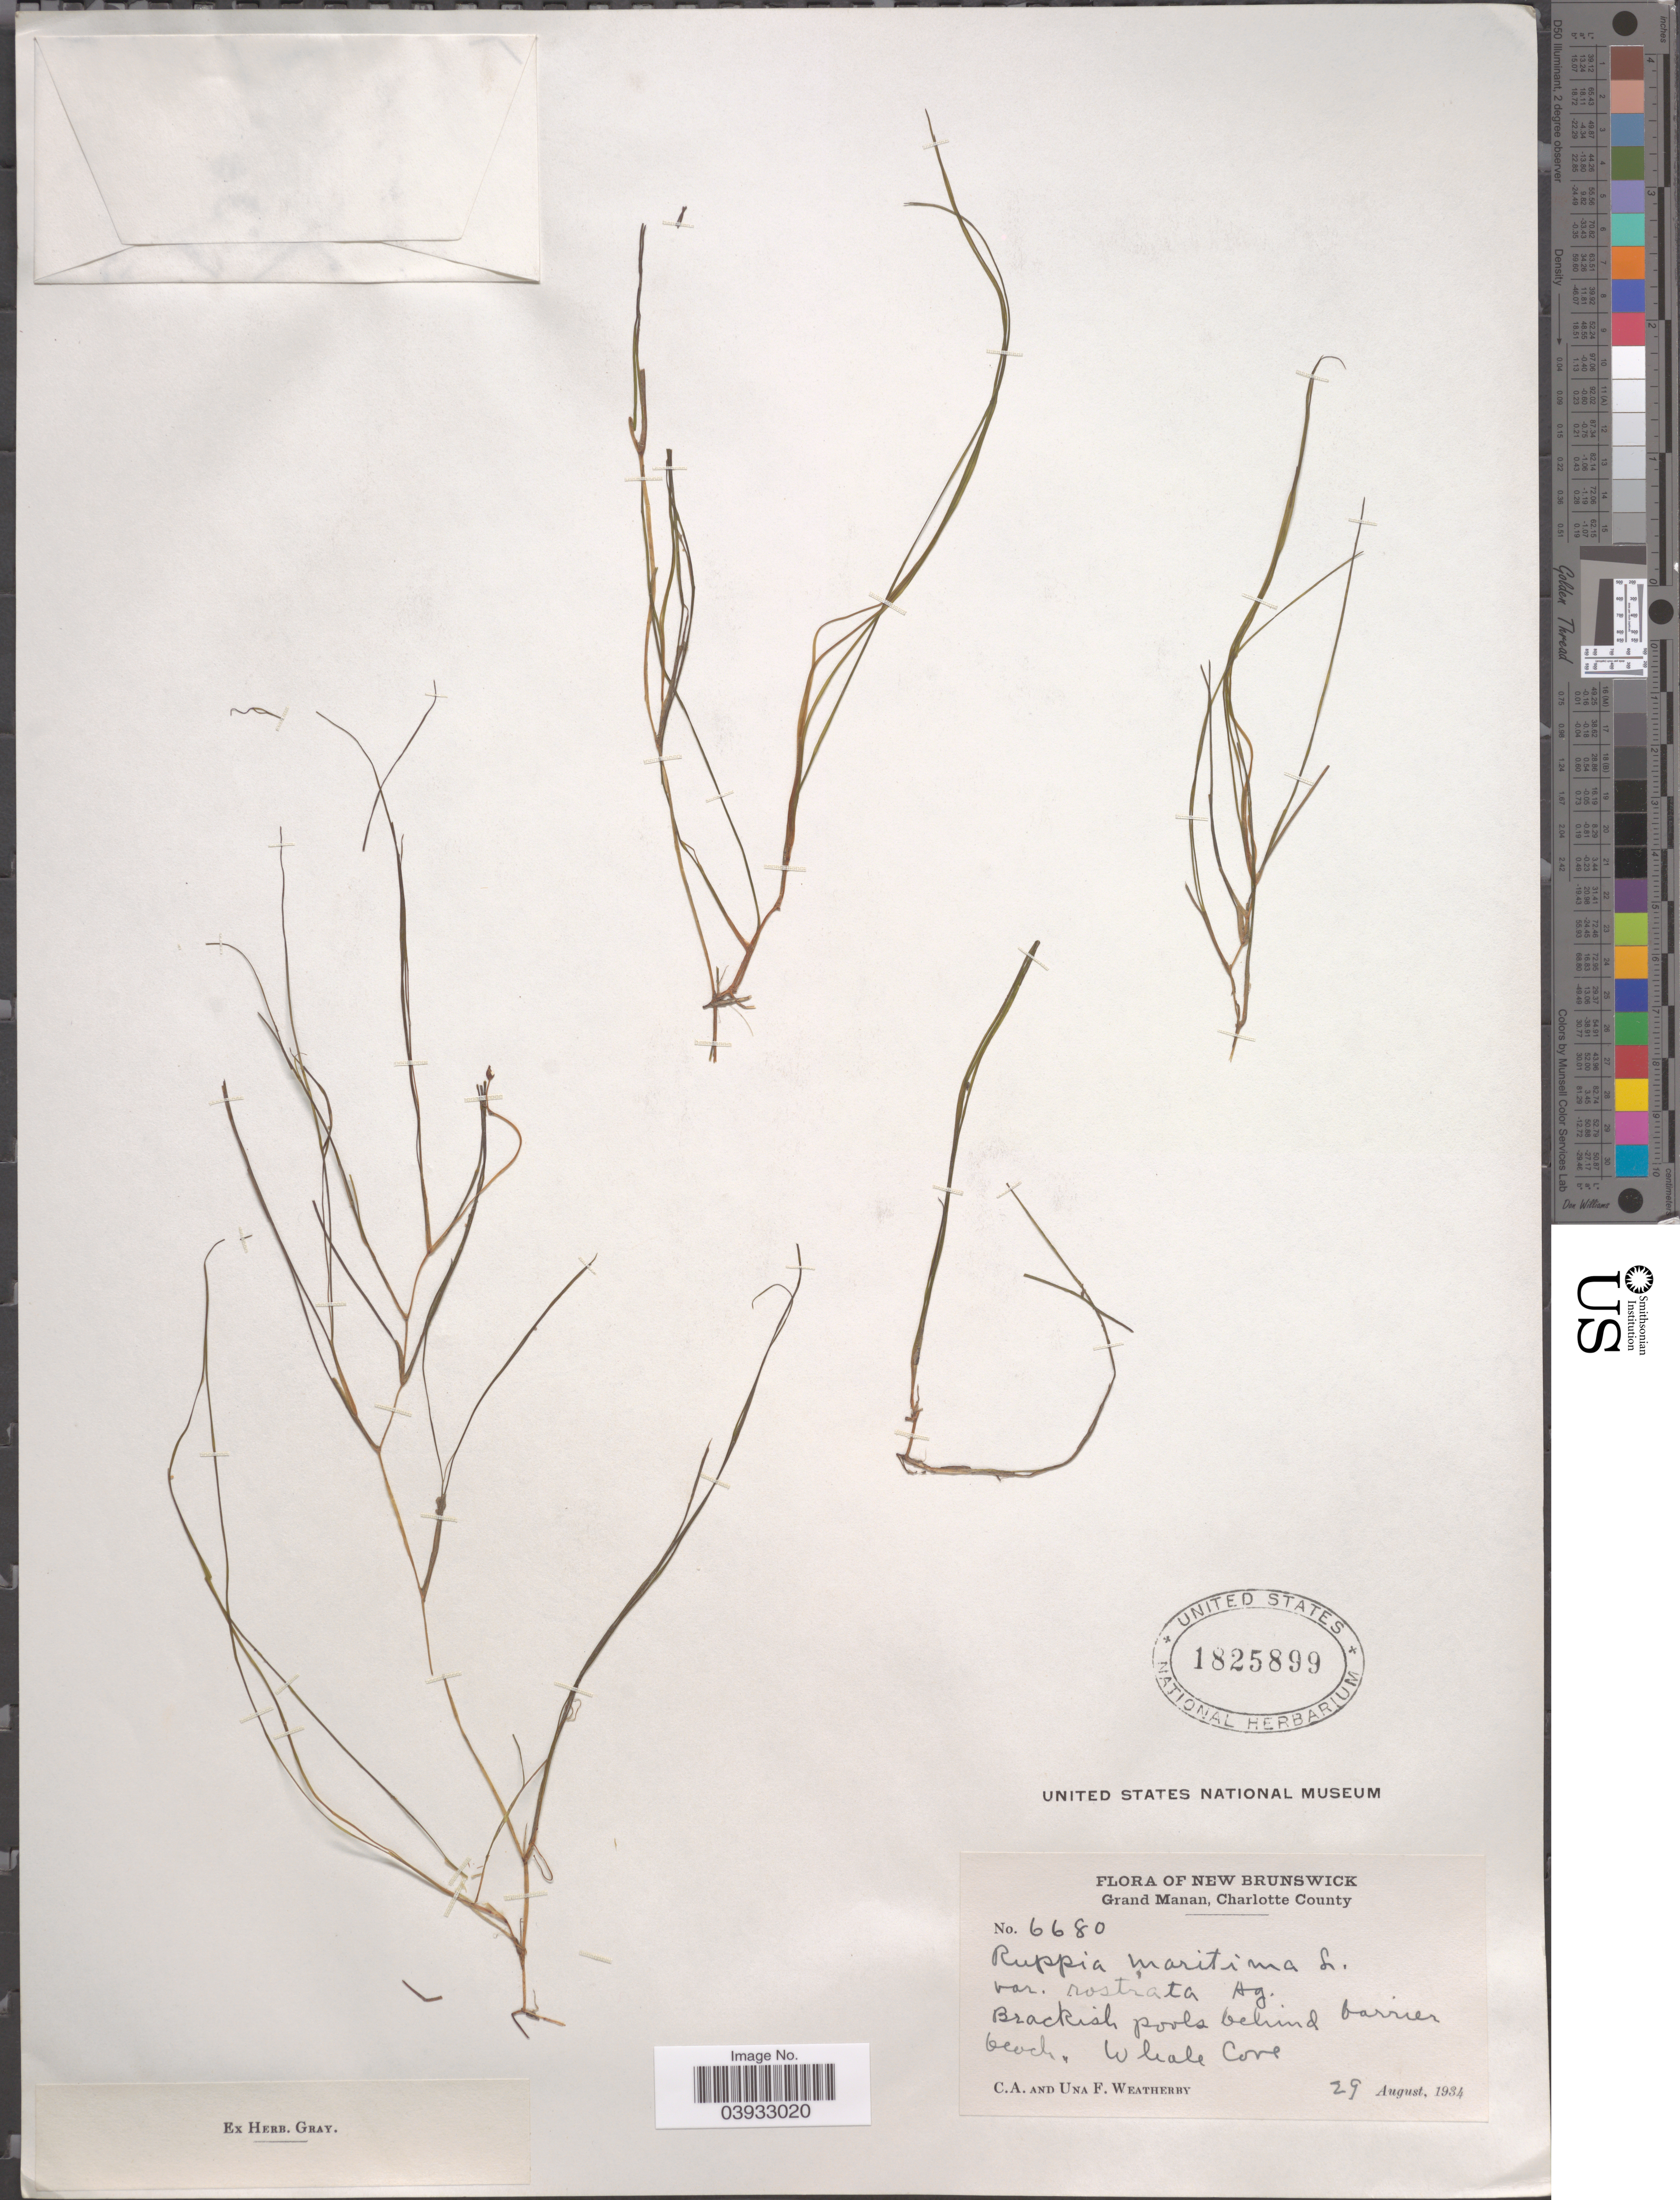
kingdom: Plantae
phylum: Tracheophyta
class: Liliopsida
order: Alismatales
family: Ruppiaceae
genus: Ruppia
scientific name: Ruppia maritima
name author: L.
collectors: C. A. Weatherby & U. Weatherby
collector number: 6680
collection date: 1934-08-29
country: Canada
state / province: New Brunswick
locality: Grand Manan, Charlotte County. Behind barrier beach, Whale Cove.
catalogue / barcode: US 1825899